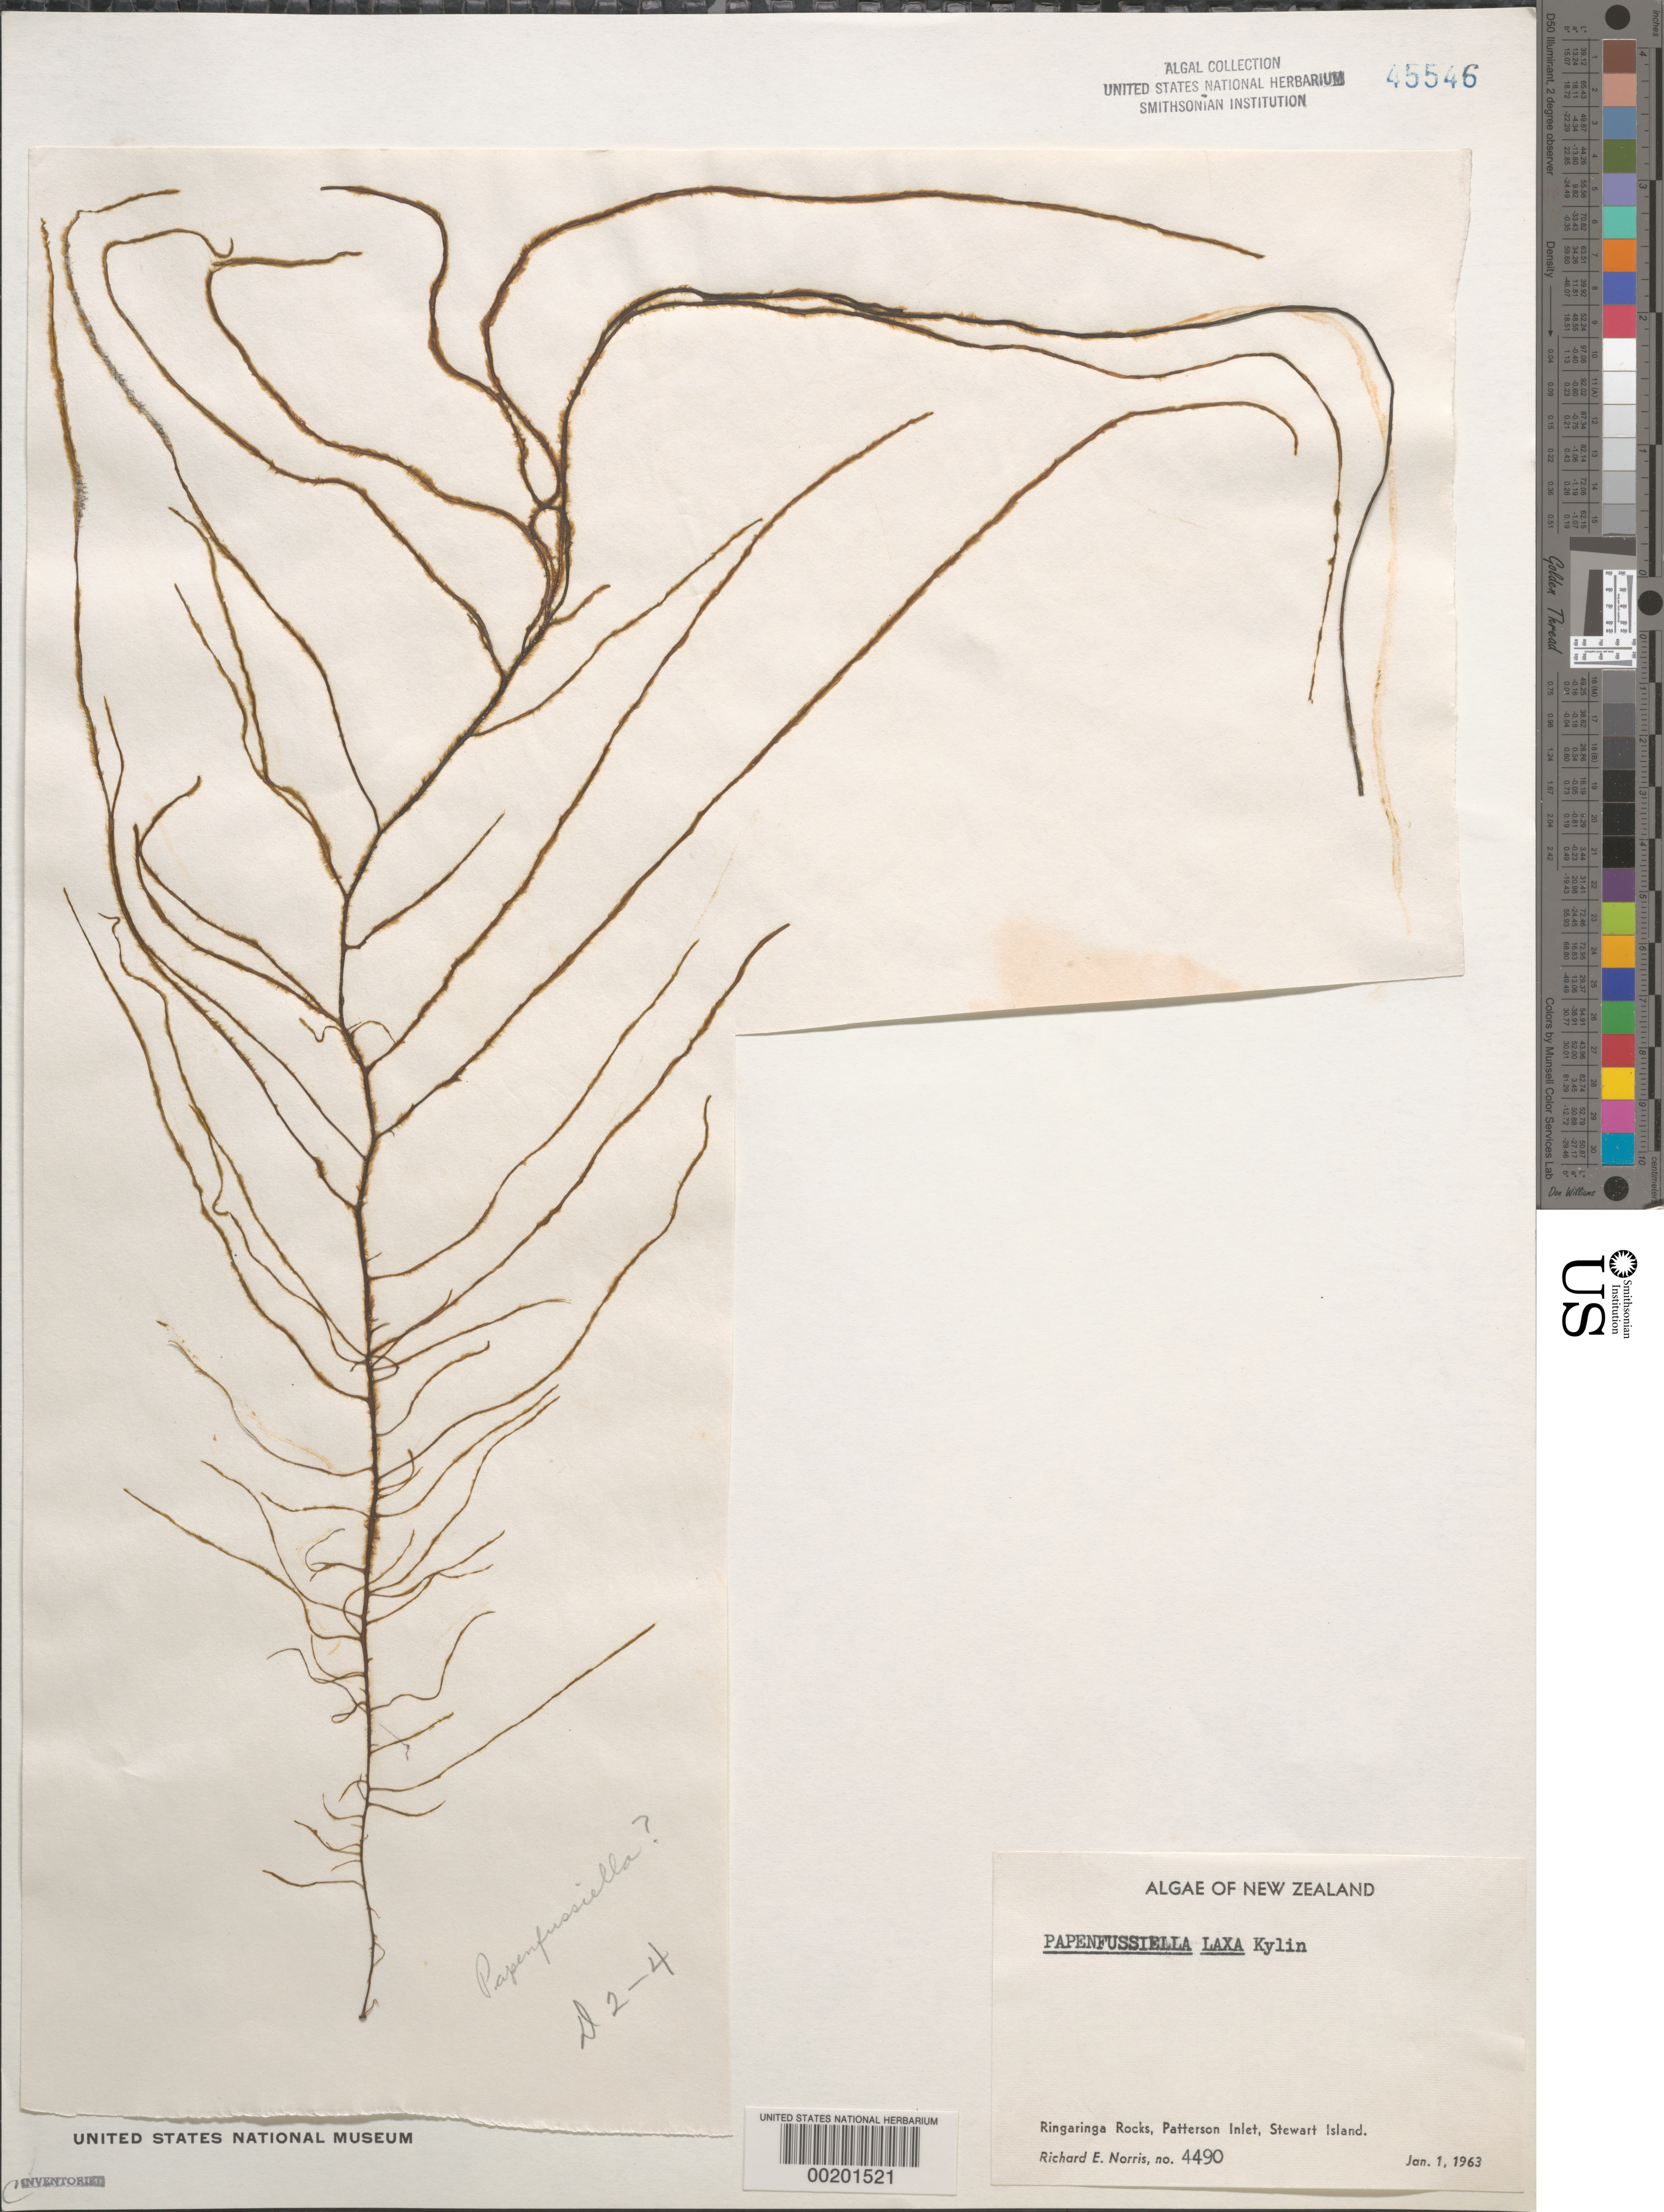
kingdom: Chromista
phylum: Ochrophyta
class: Phaeophyceae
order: Ectocarpales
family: Chordariaceae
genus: Papenfussiella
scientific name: Papenfussiella laxa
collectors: R. E. Norris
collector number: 4490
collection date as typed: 01 Jan 1963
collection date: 1963-01-01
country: New Zealand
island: Stewart Island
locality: Ringaringa Rocks, Paterson Inlet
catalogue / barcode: US 45546